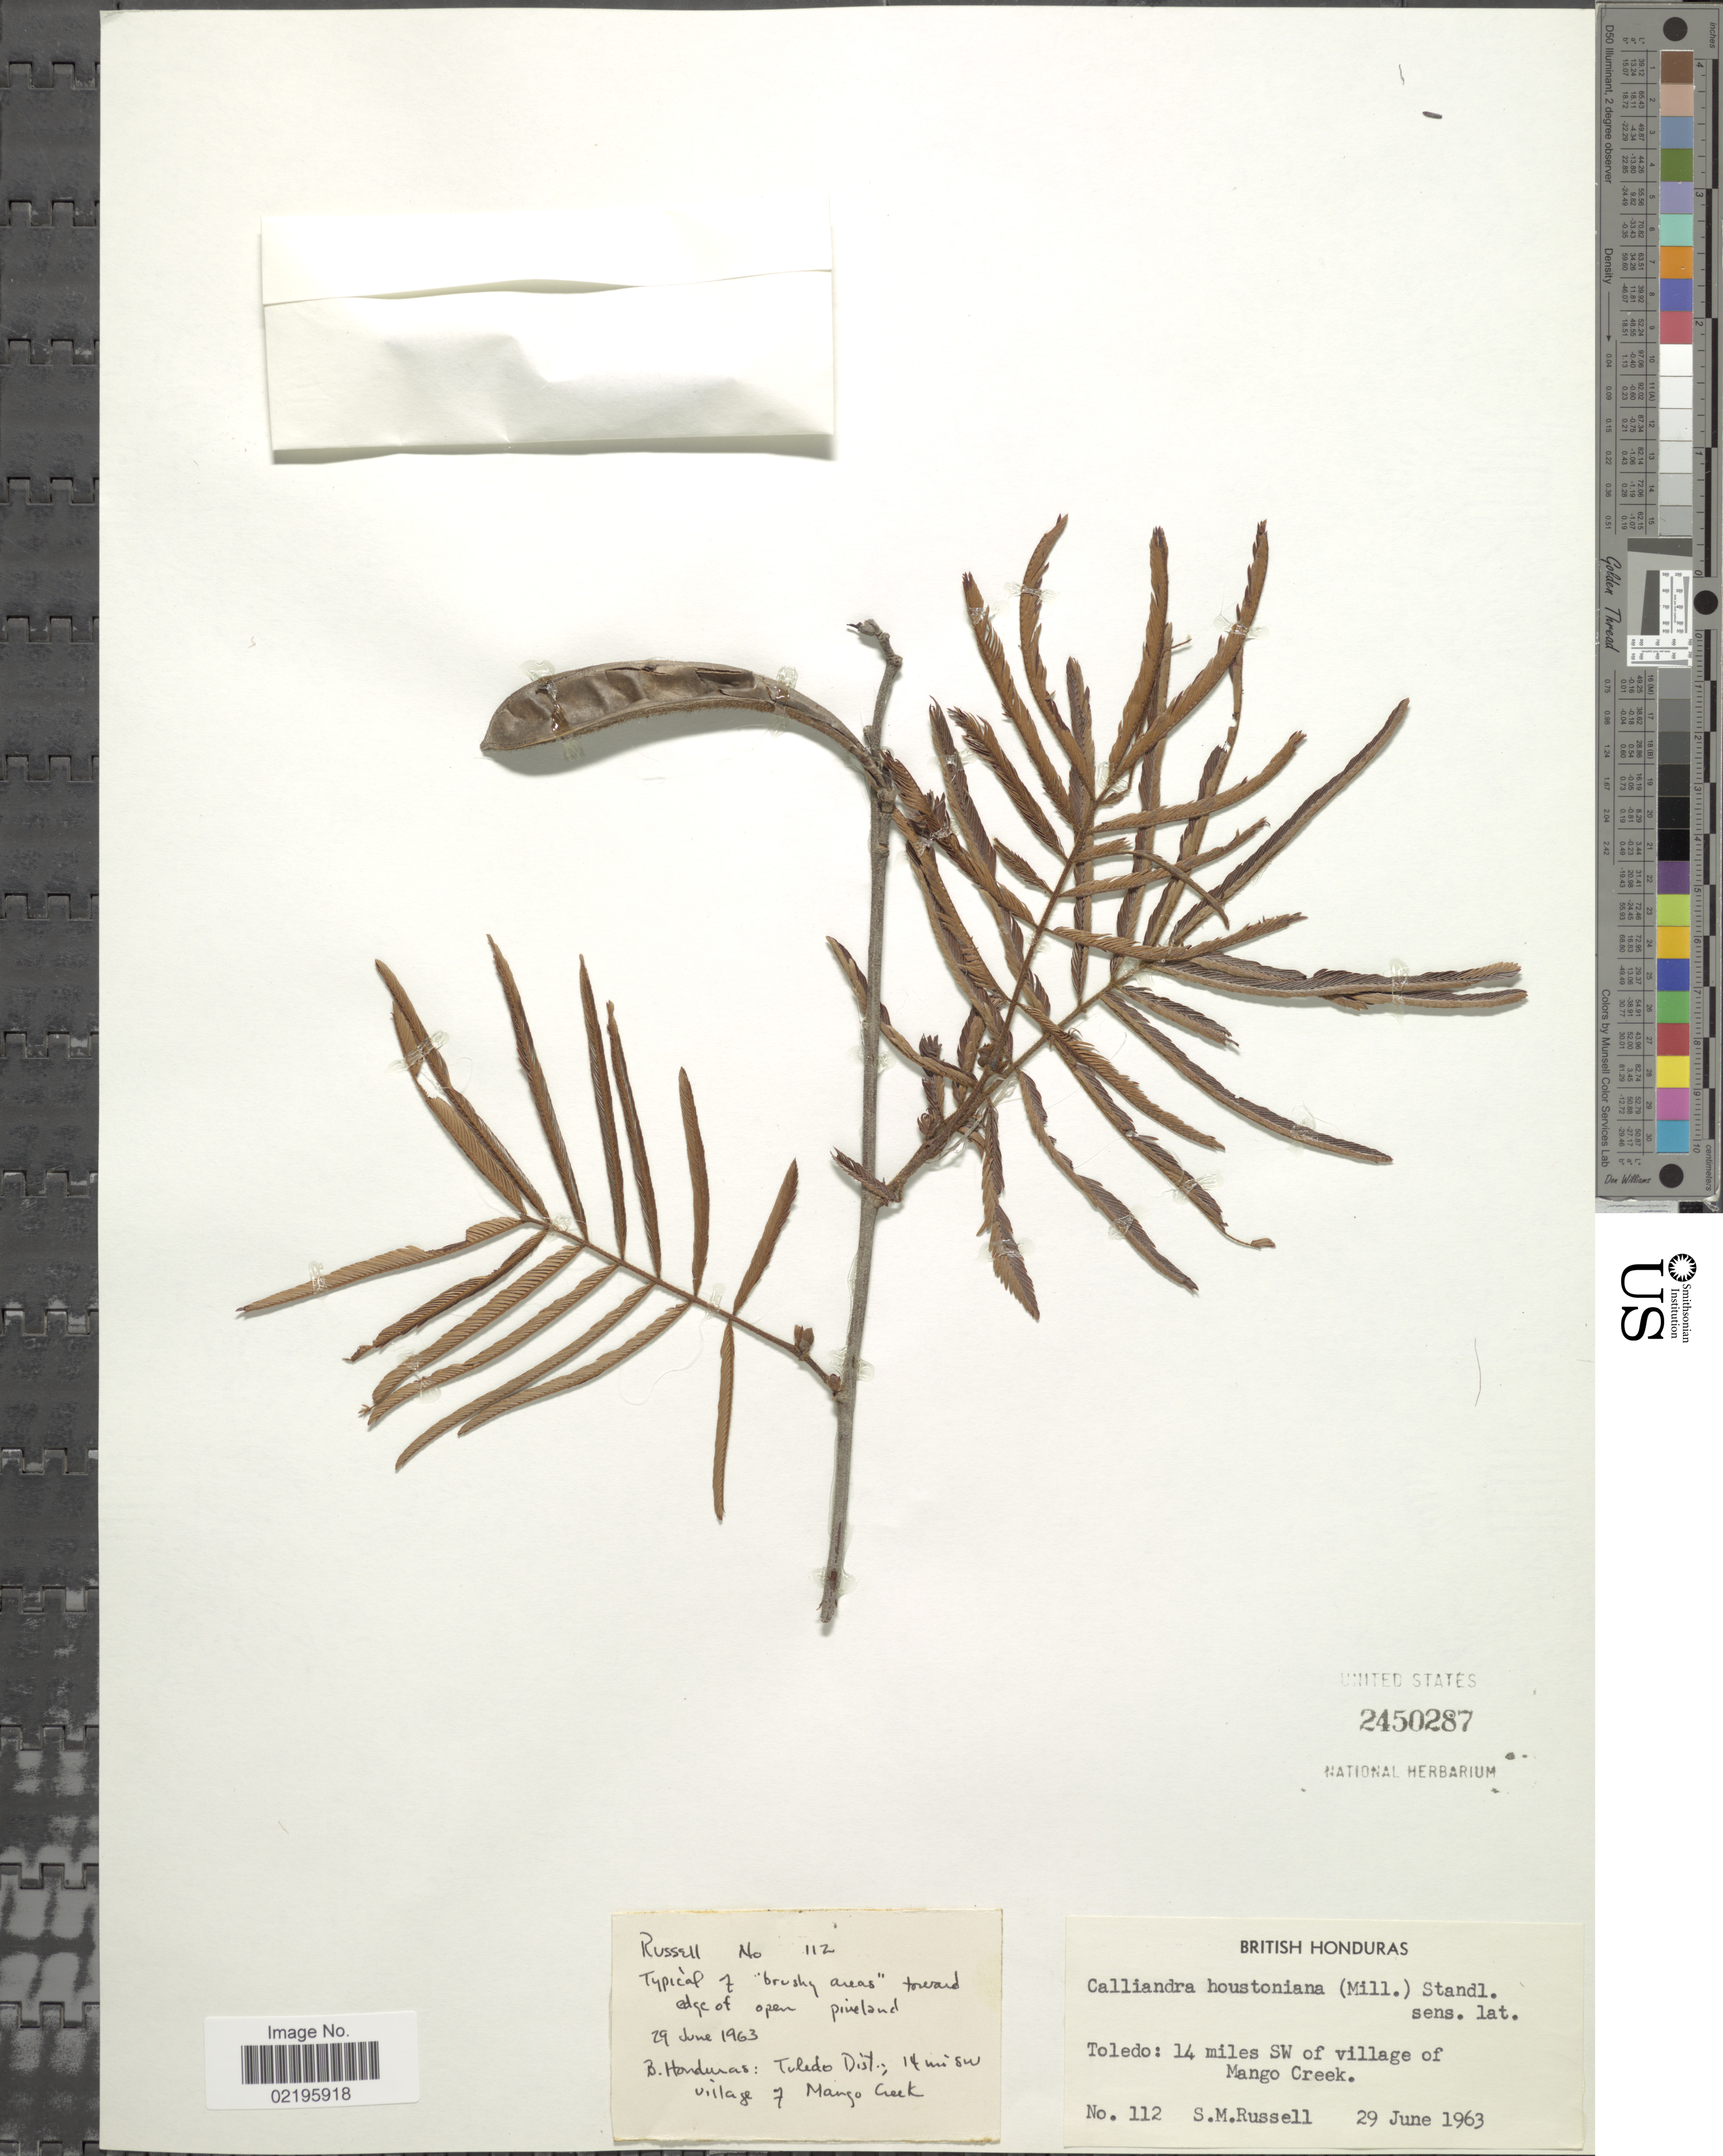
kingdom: Plantae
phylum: Tracheophyta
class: Magnoliopsida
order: Fabales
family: Fabaceae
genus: Calliandra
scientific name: Calliandra houstoniana var. anomala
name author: (Kunth) Barneby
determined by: Strong, Mark T., (BOT), Smithsonian Institution - National Museum of Natural History (UNITED STATES)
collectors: S. Russell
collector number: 112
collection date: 1963-06-29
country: Belize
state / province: Toledo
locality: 14 miles SW of village of Mango Creek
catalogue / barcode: US 2450287